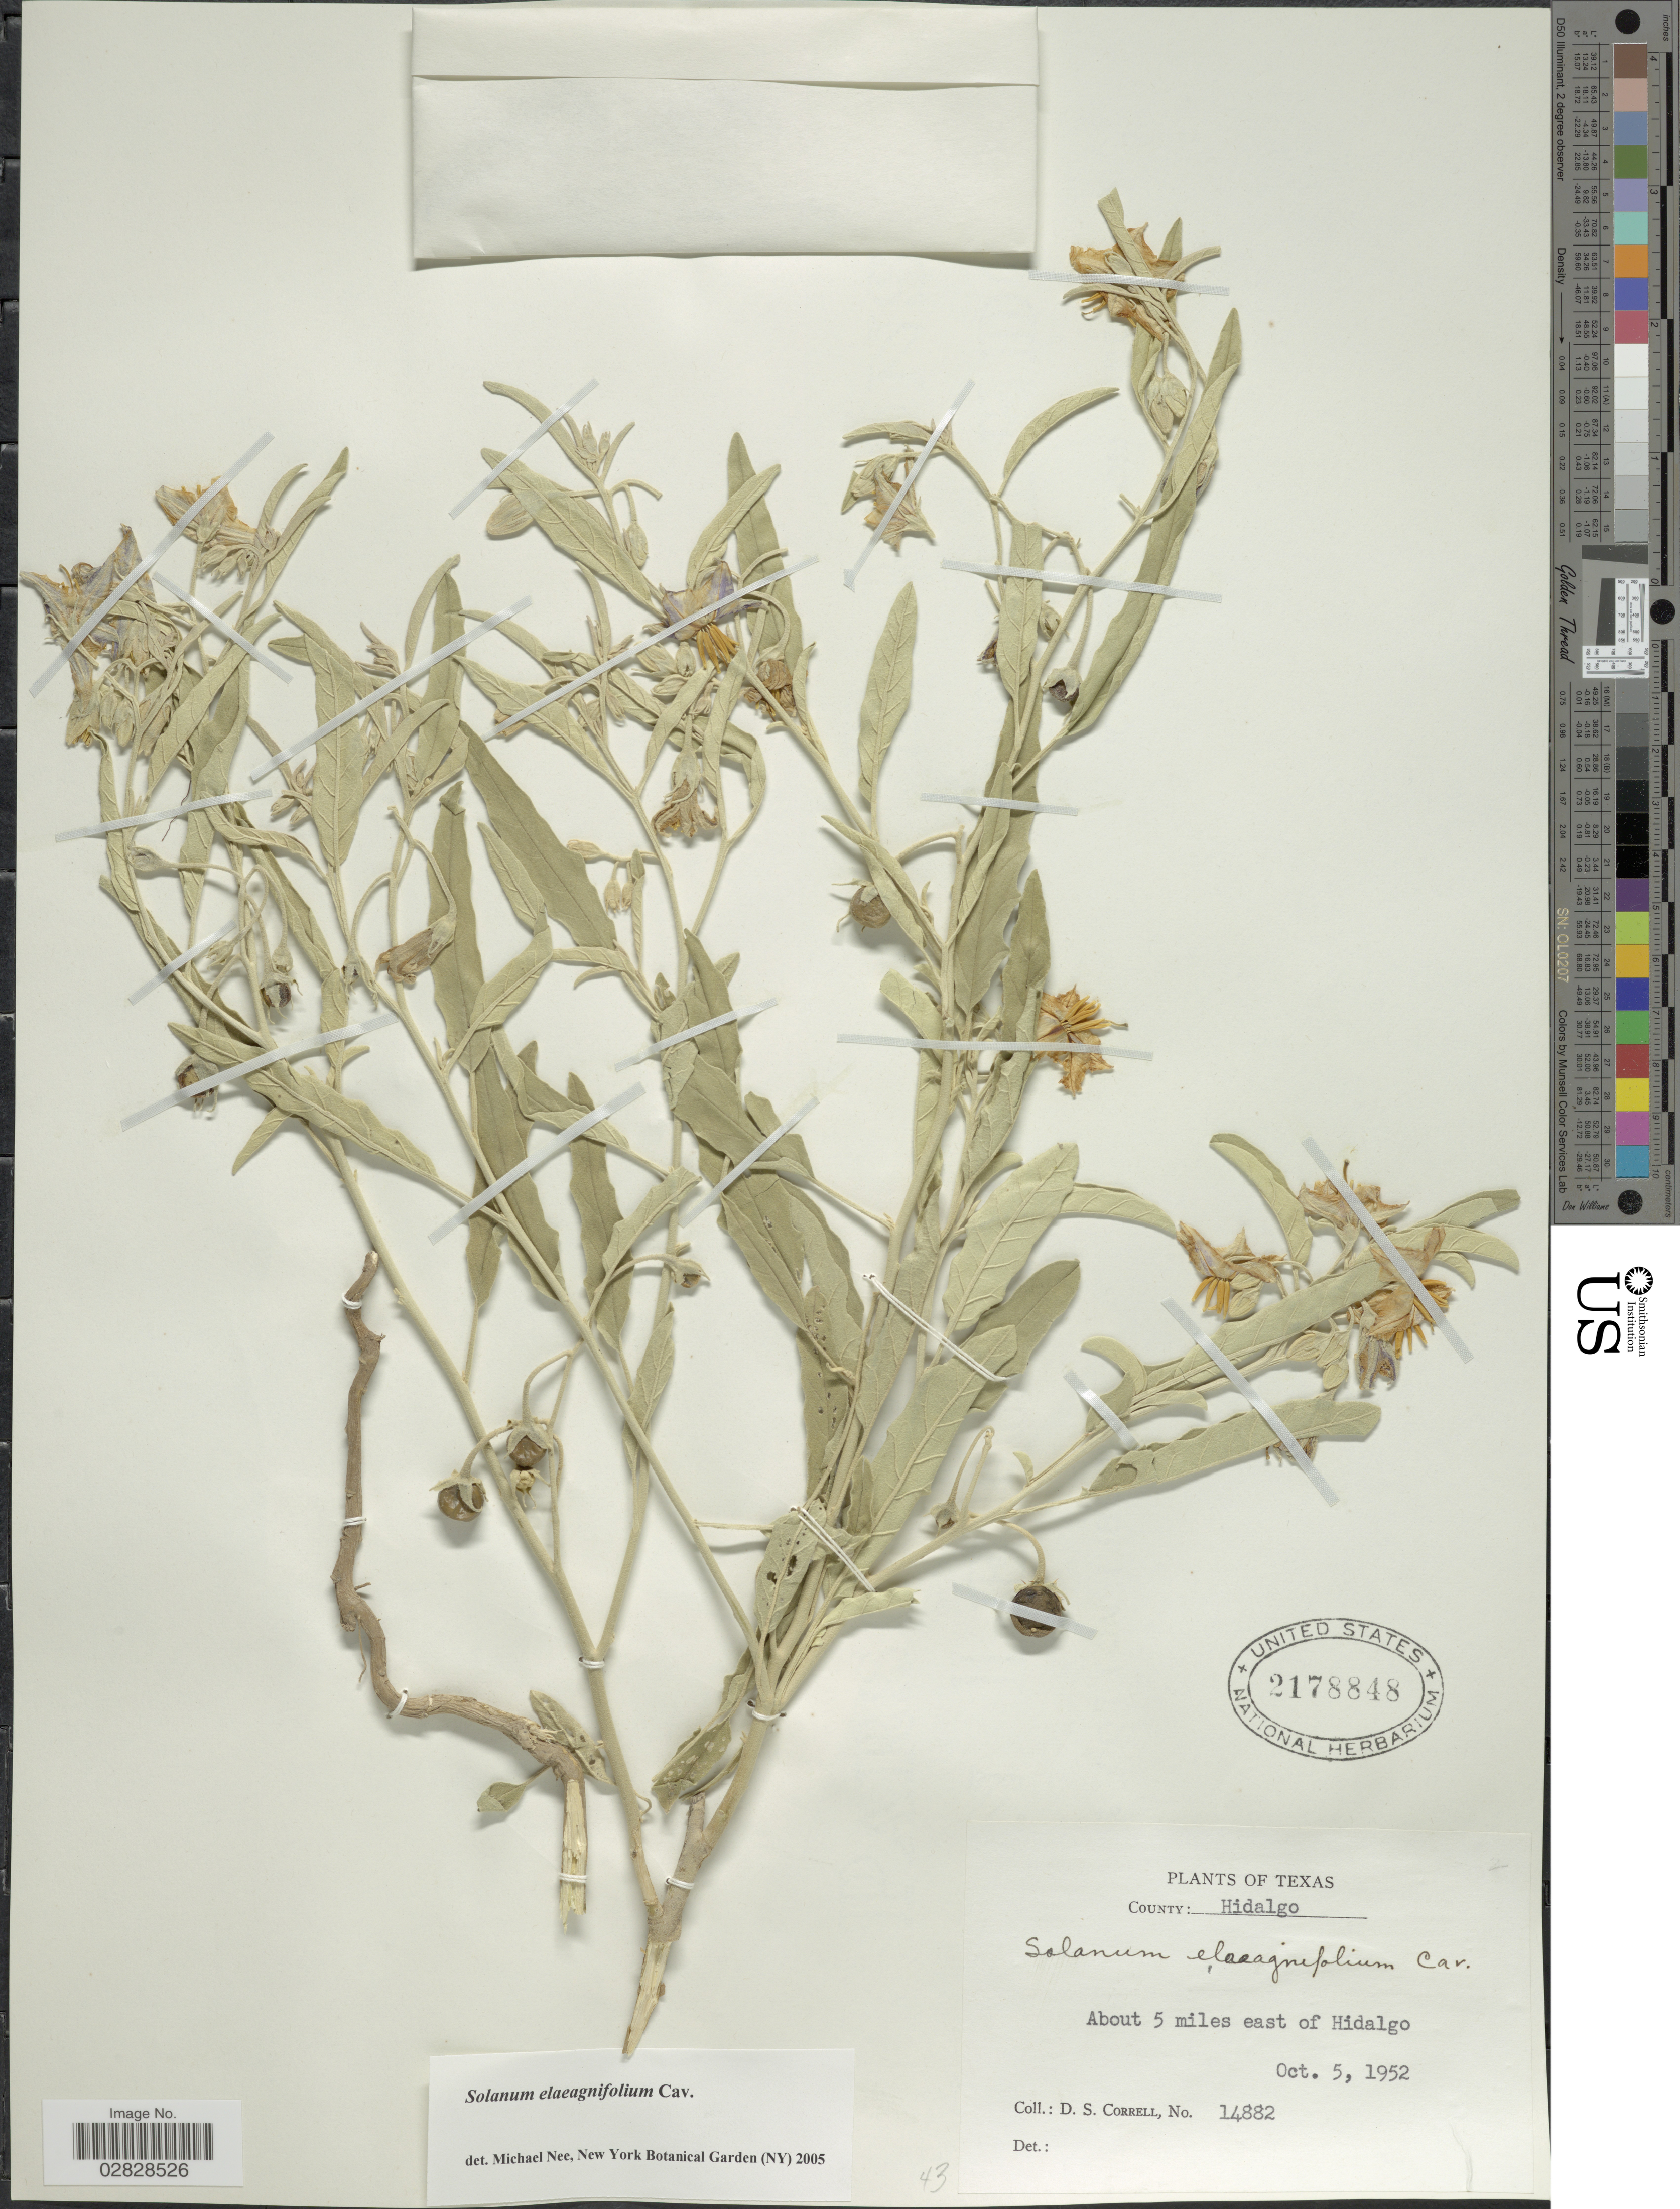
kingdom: Plantae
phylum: Tracheophyta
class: Magnoliopsida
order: Solanales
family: Solanaceae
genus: Solanum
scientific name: Solanum elaeagnifolium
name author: Cav.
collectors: D. S. Correll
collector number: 14882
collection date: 1952-10-05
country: United States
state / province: Texas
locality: County: Hidalgo. About 5 miles east of Hidalgo.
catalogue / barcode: US 2178848